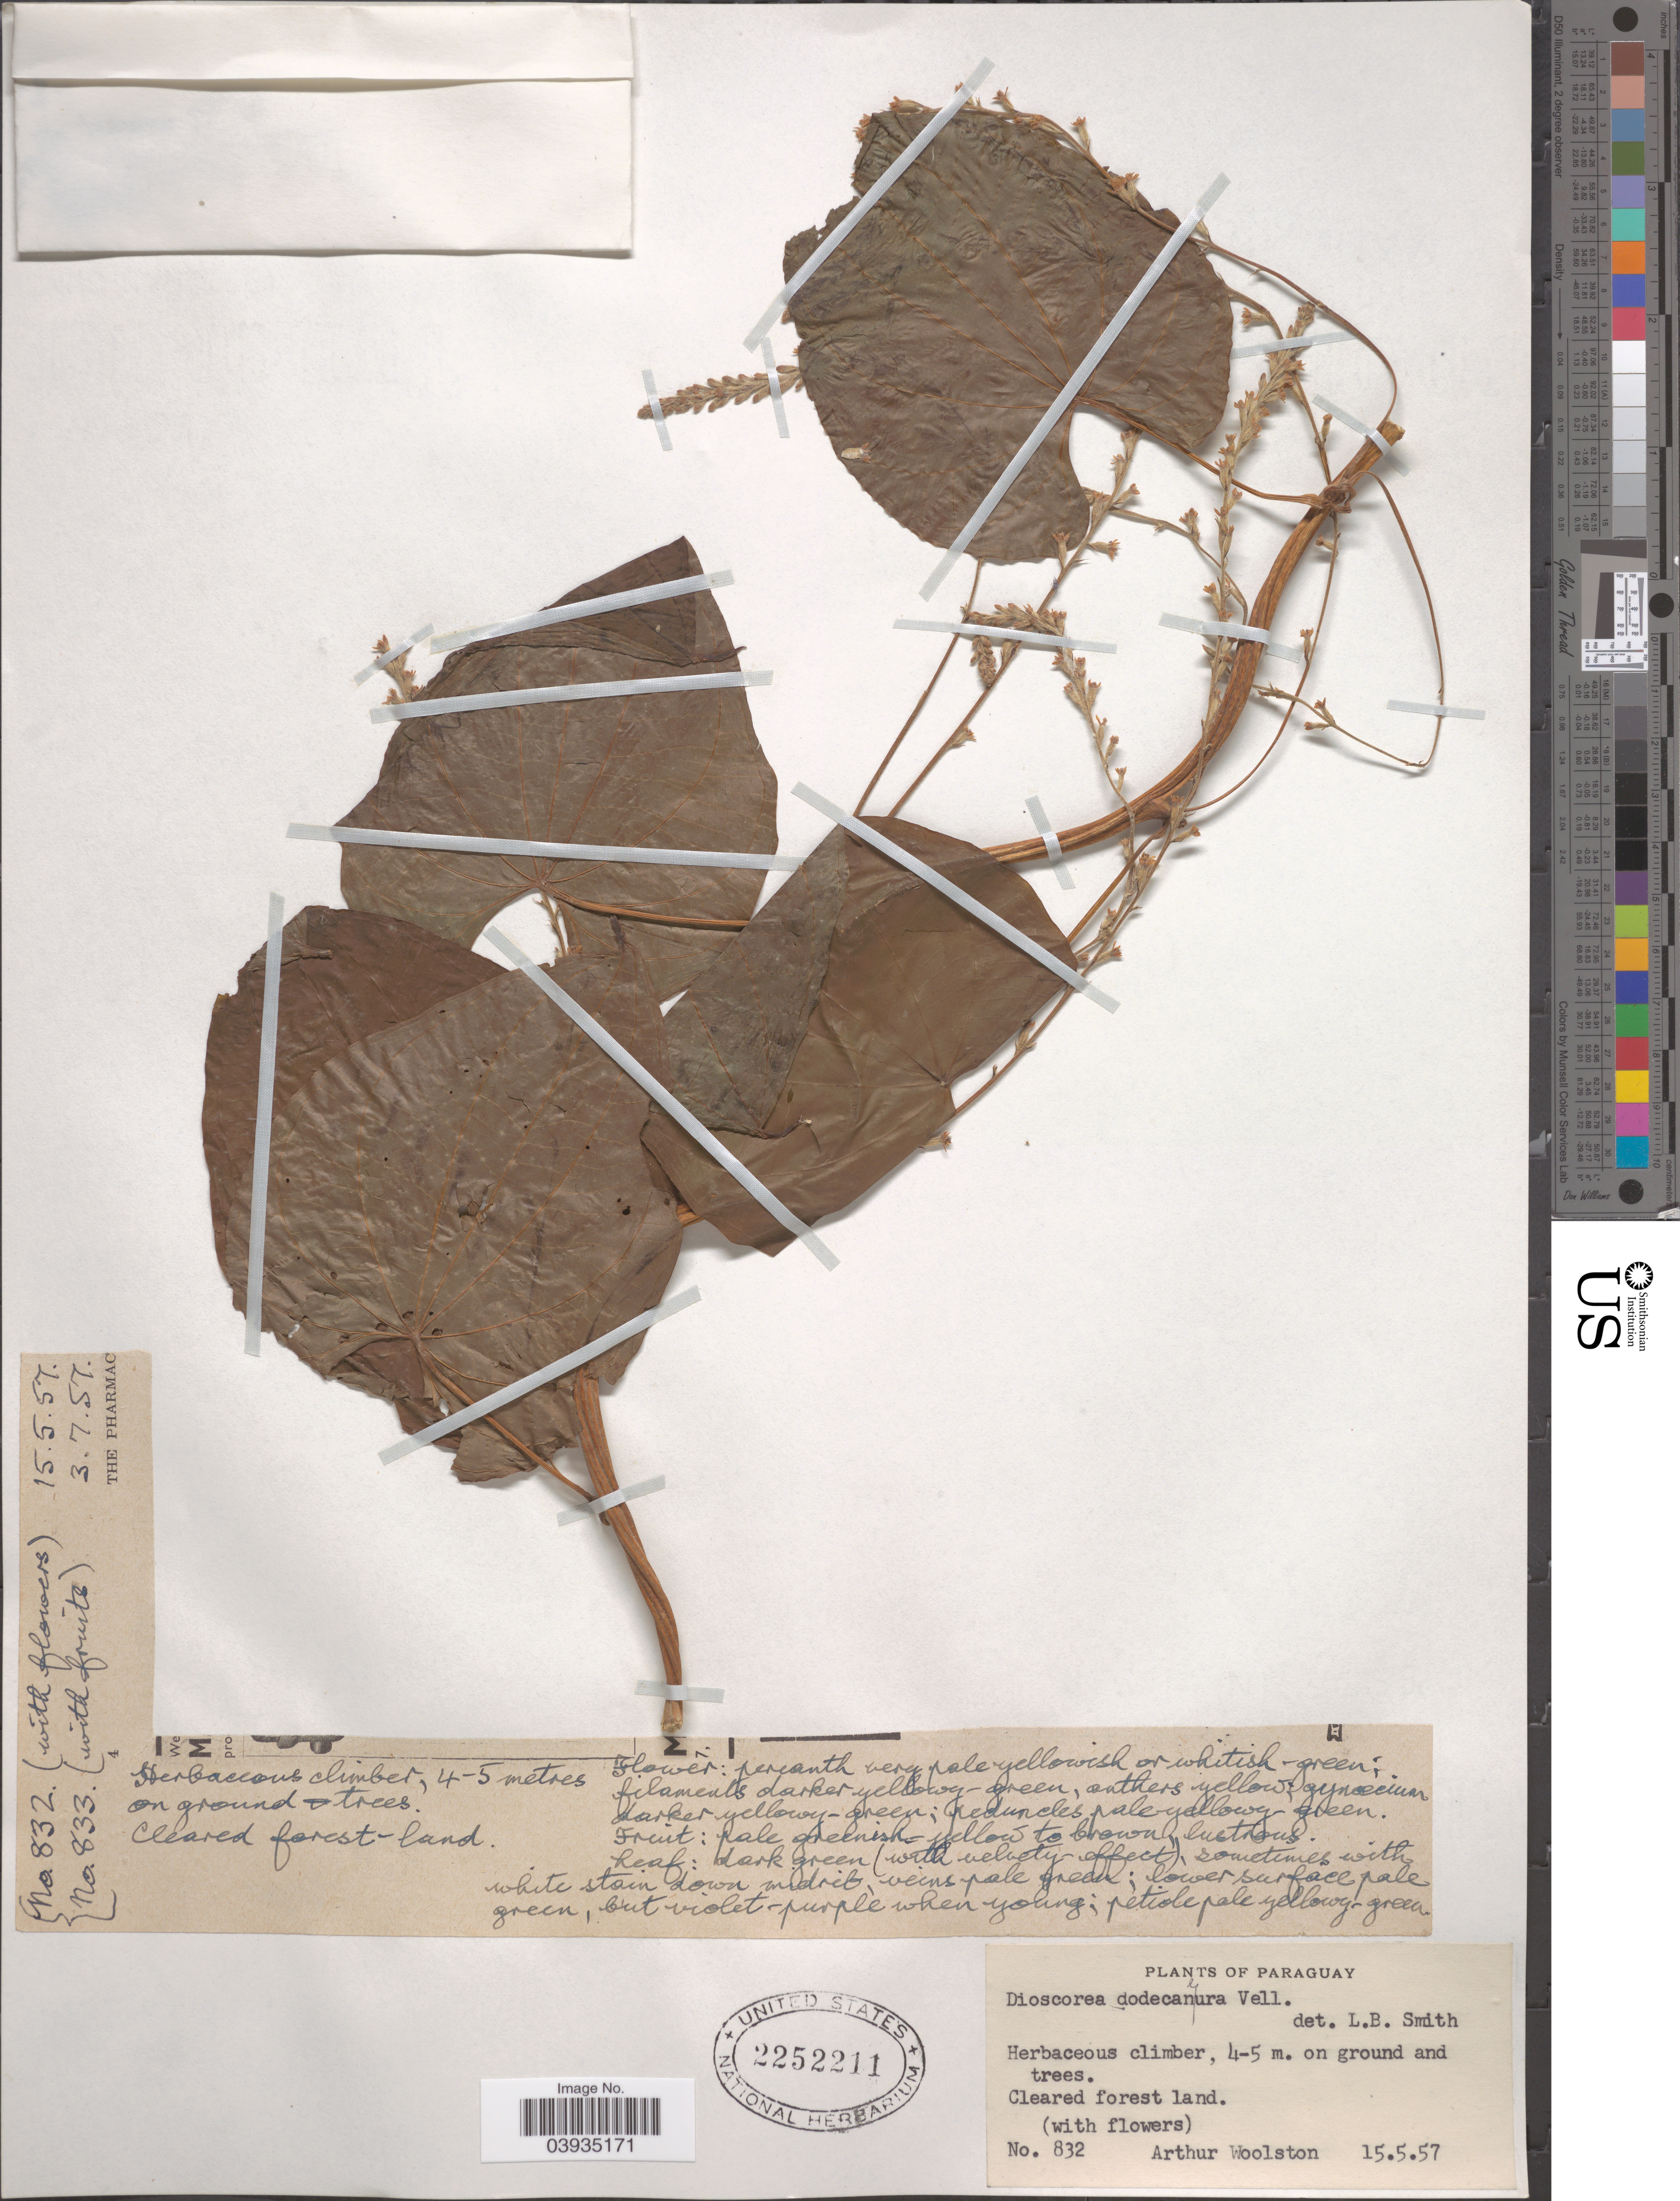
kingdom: Plantae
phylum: Tracheophyta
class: Liliopsida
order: Dioscoreales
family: Dioscoreaceae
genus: Dioscorea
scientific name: Dioscorea dodecaneura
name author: Vell.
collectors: A. L. Woolston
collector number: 832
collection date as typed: Transcribed d/m/y: 15/5/57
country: Paraguay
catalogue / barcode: US 2252211